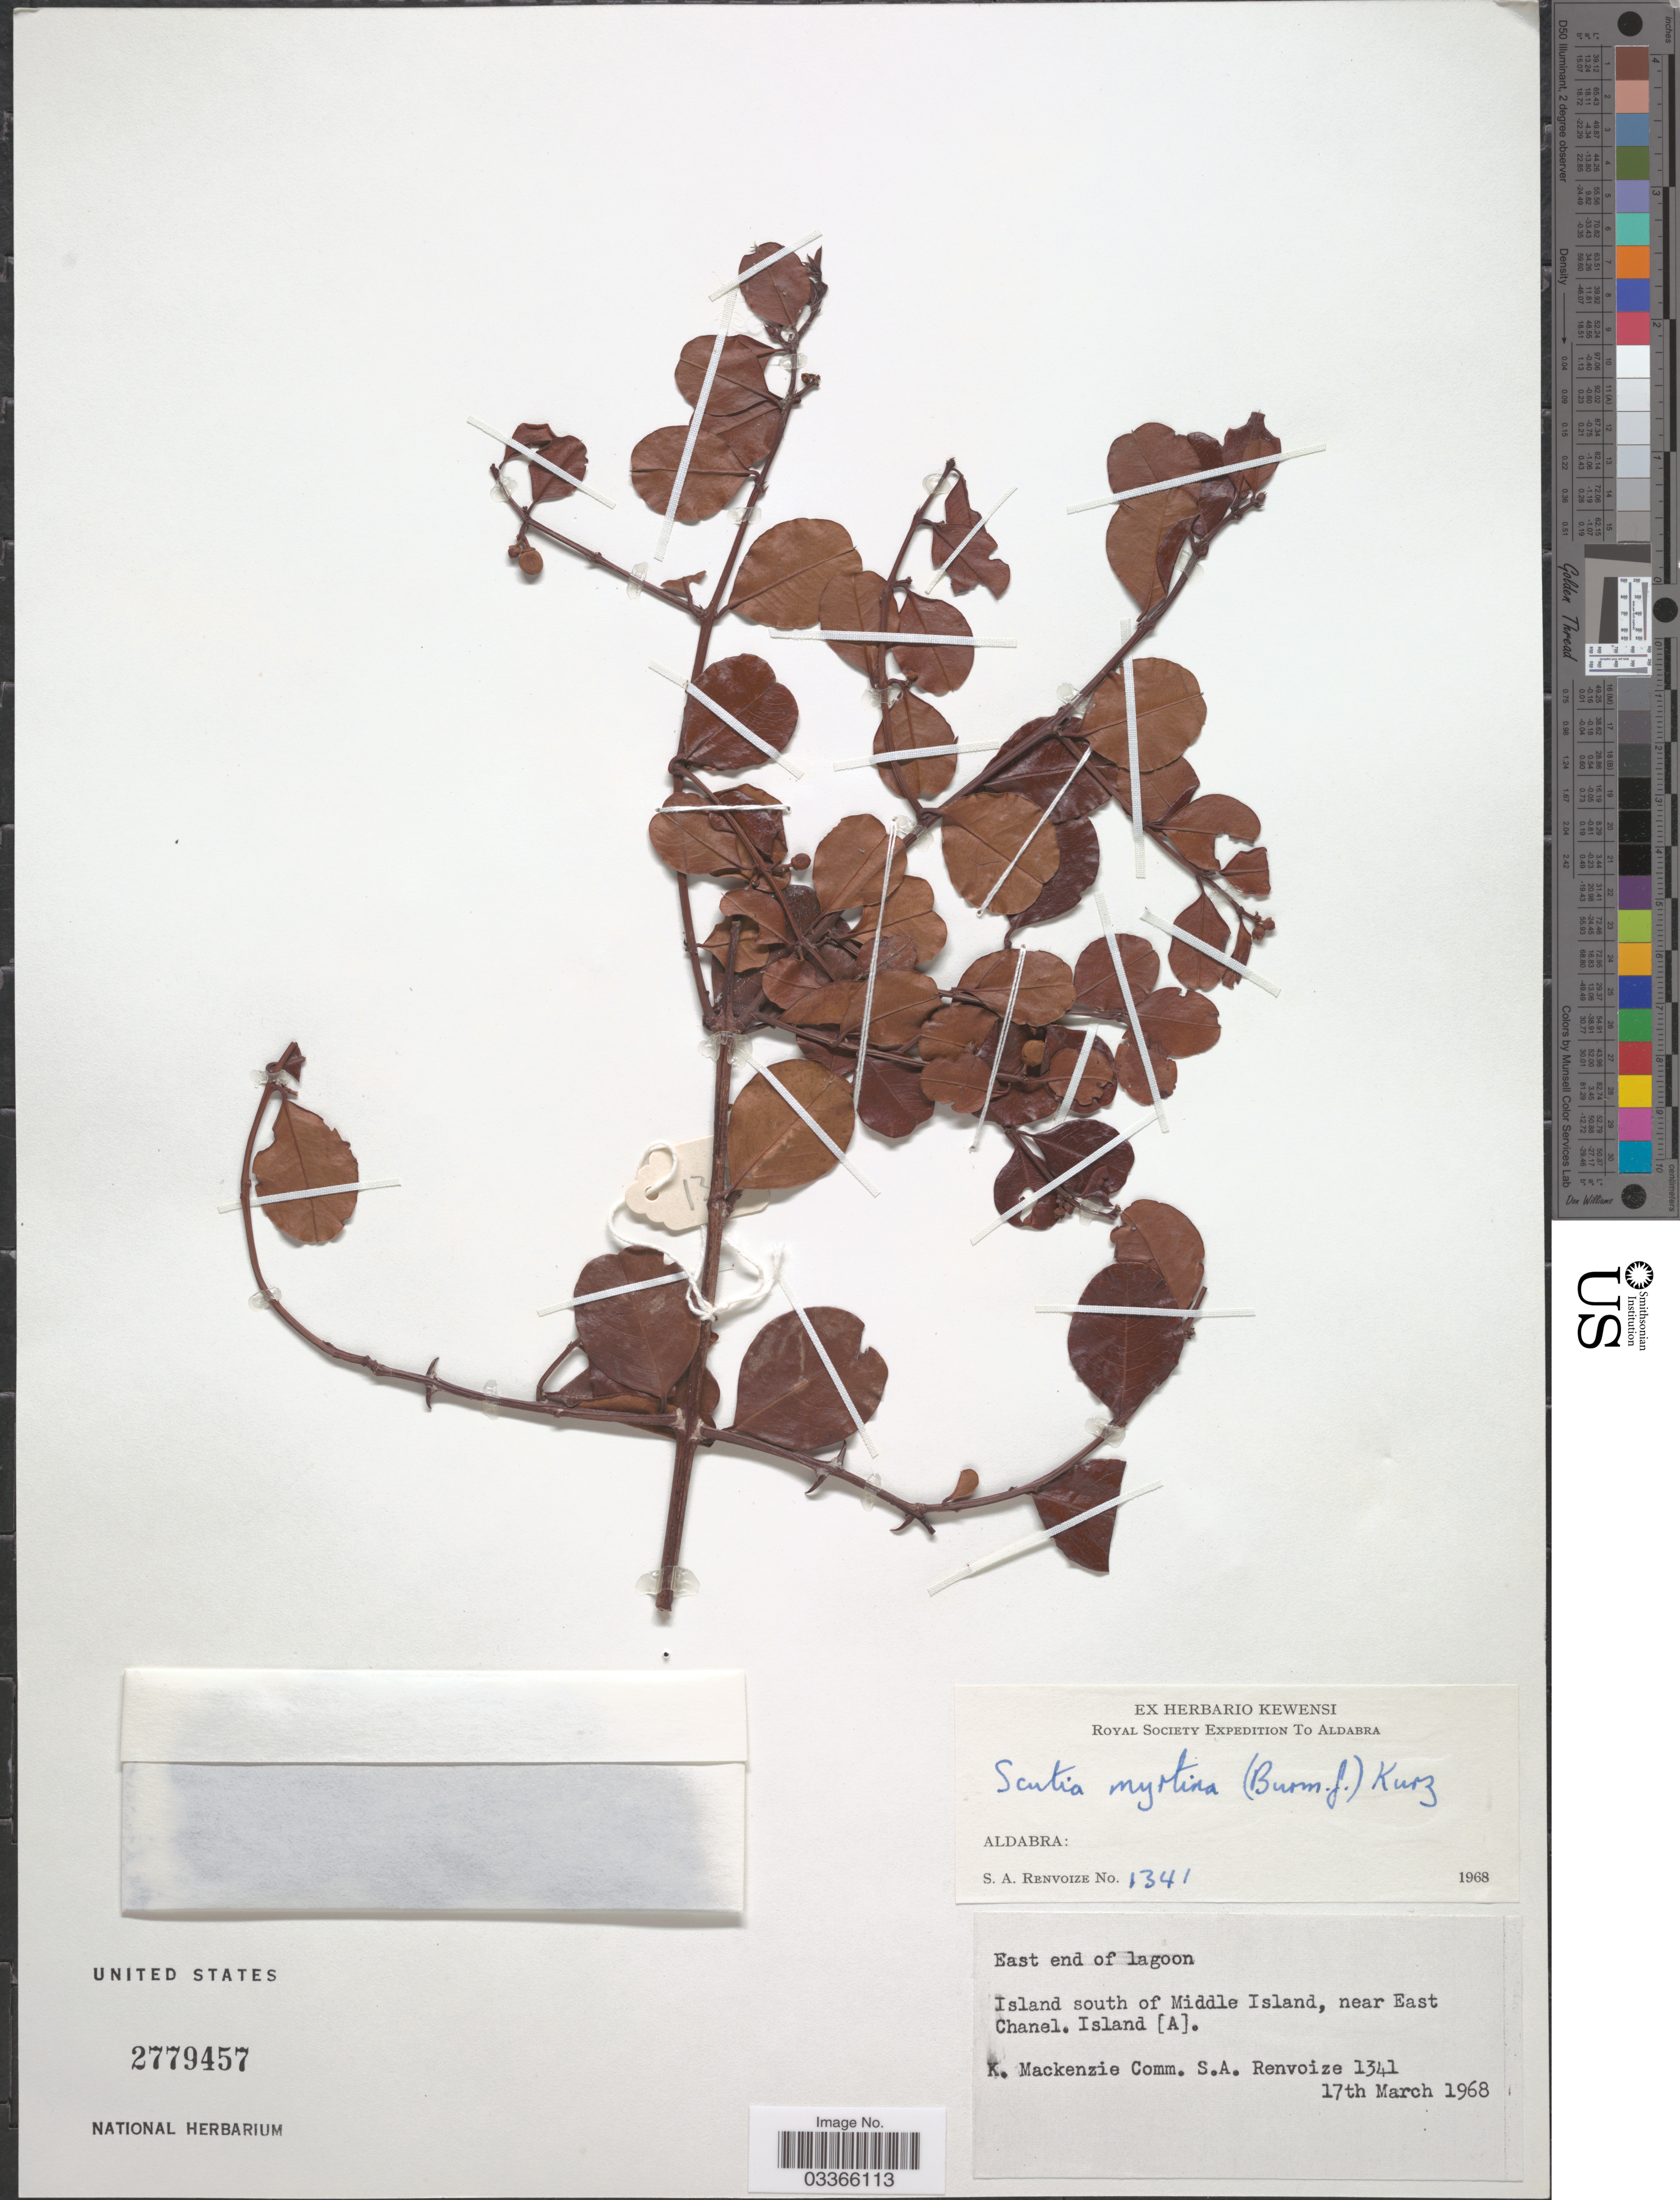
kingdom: Plantae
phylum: Tracheophyta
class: Magnoliopsida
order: Rosales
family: Rhamnaceae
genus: Scutia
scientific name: Scutia myrtina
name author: (Burm. f.) Kurz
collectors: S. A. Renvoize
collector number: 1341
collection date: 1968-03-17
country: Seychelles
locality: Aldabra, East end of lagoon. Island south of Middle Island, near East Chanel. Island [A].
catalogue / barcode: US 2779457